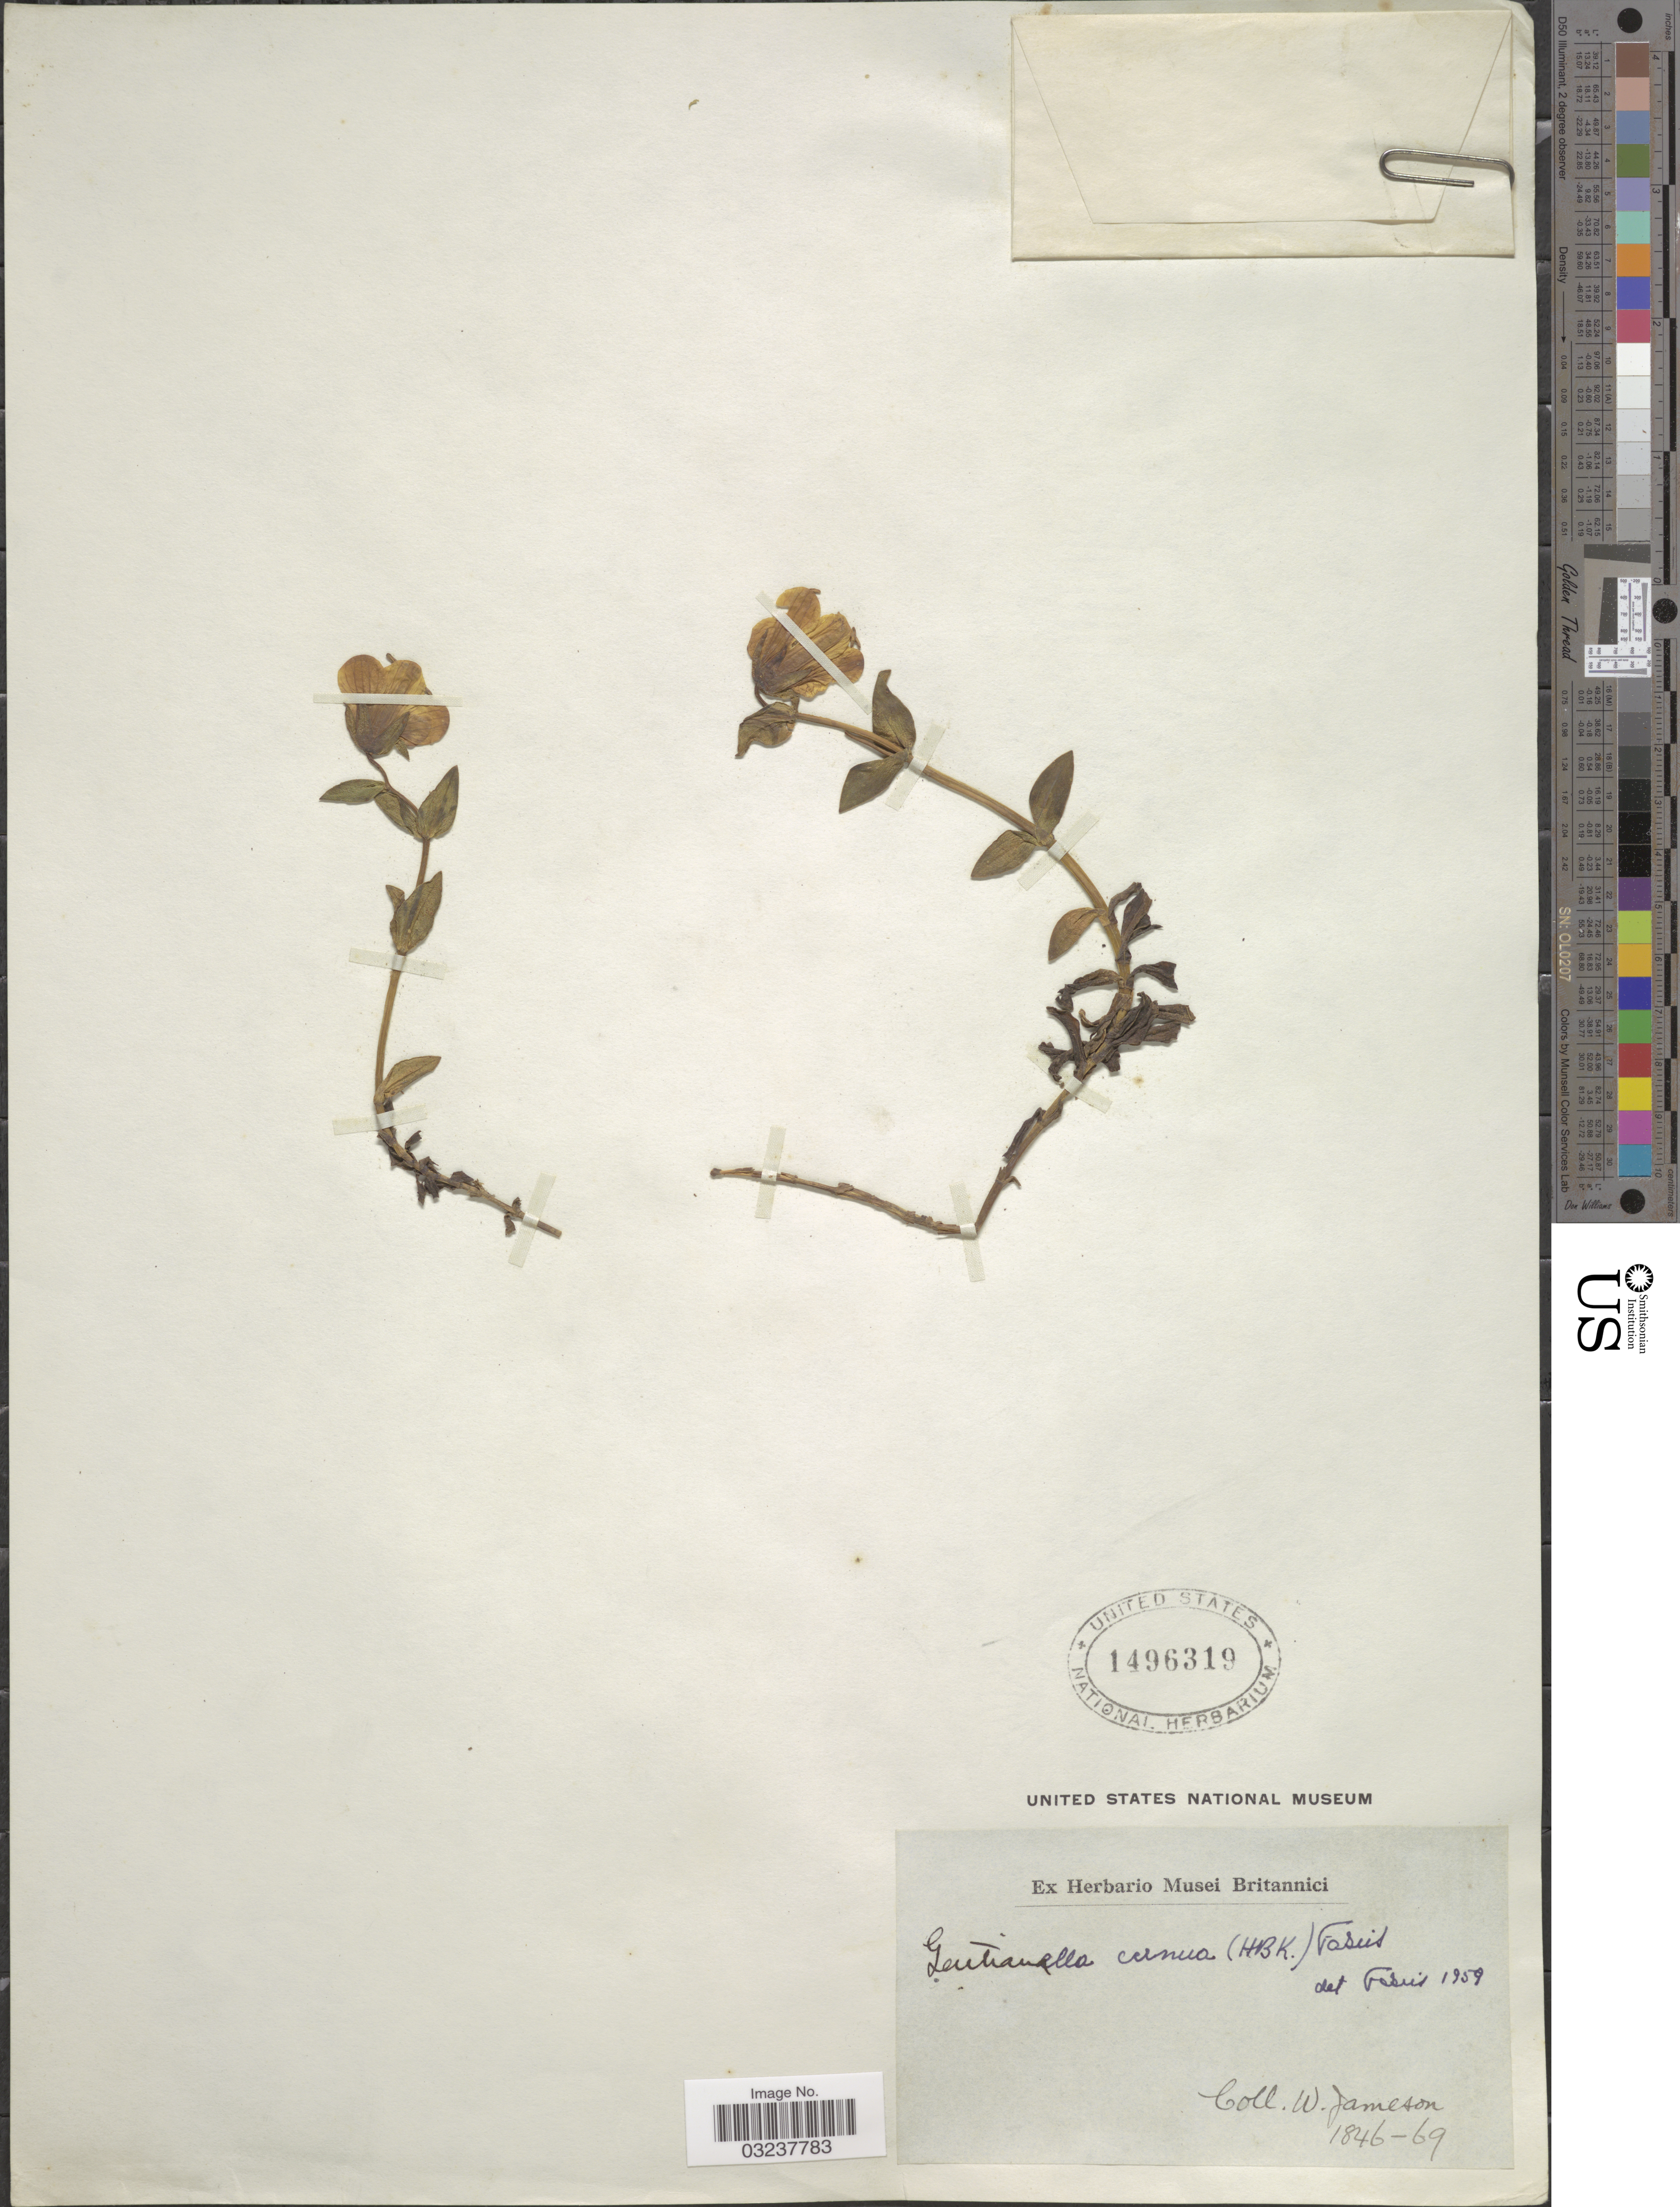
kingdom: Plantae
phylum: Tracheophyta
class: Magnoliopsida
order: Gentianales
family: Gentianaceae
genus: Gentianella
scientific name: Gentianella cernua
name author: (Kunth) Fabris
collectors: W. Jameson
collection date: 1846/1869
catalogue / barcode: US 1496319